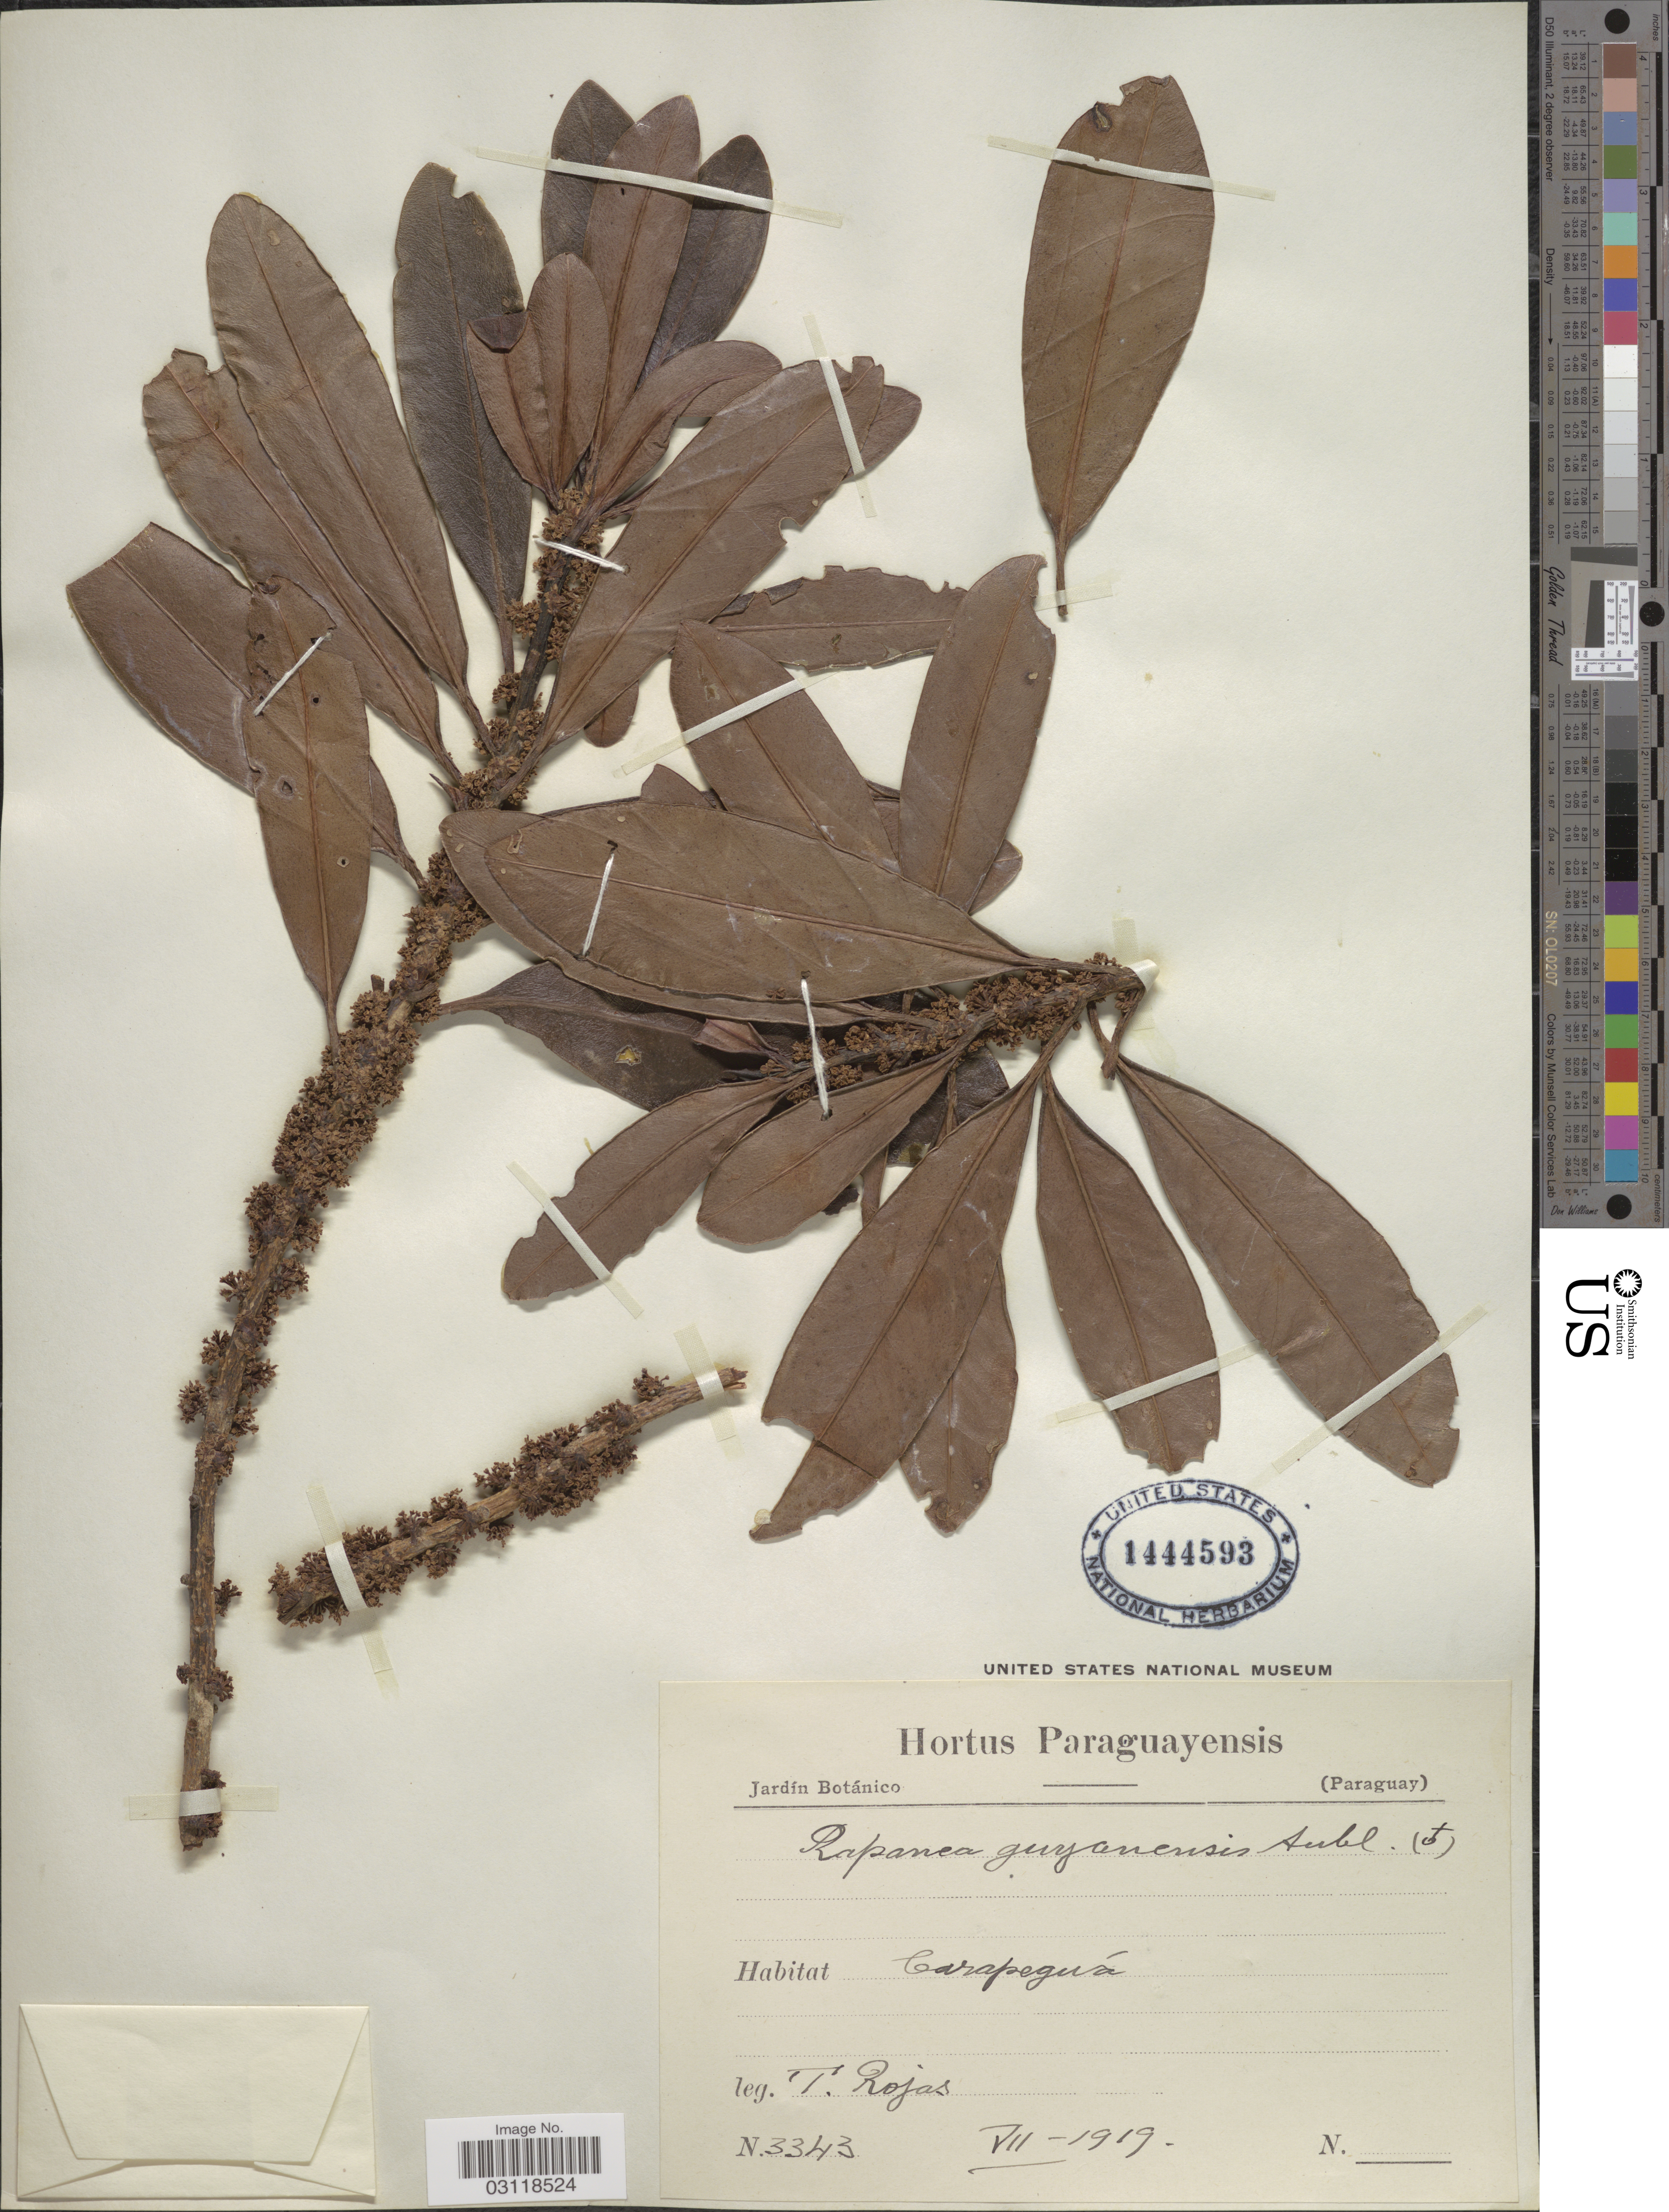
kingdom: Plantae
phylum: Tracheophyta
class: Magnoliopsida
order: Ericales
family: Primulaceae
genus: Rapanea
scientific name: Rapanea perforata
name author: Mez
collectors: T. Rojas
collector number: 3343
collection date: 1919-07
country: Paraguay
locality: Carapeguá.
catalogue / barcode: US 1444593